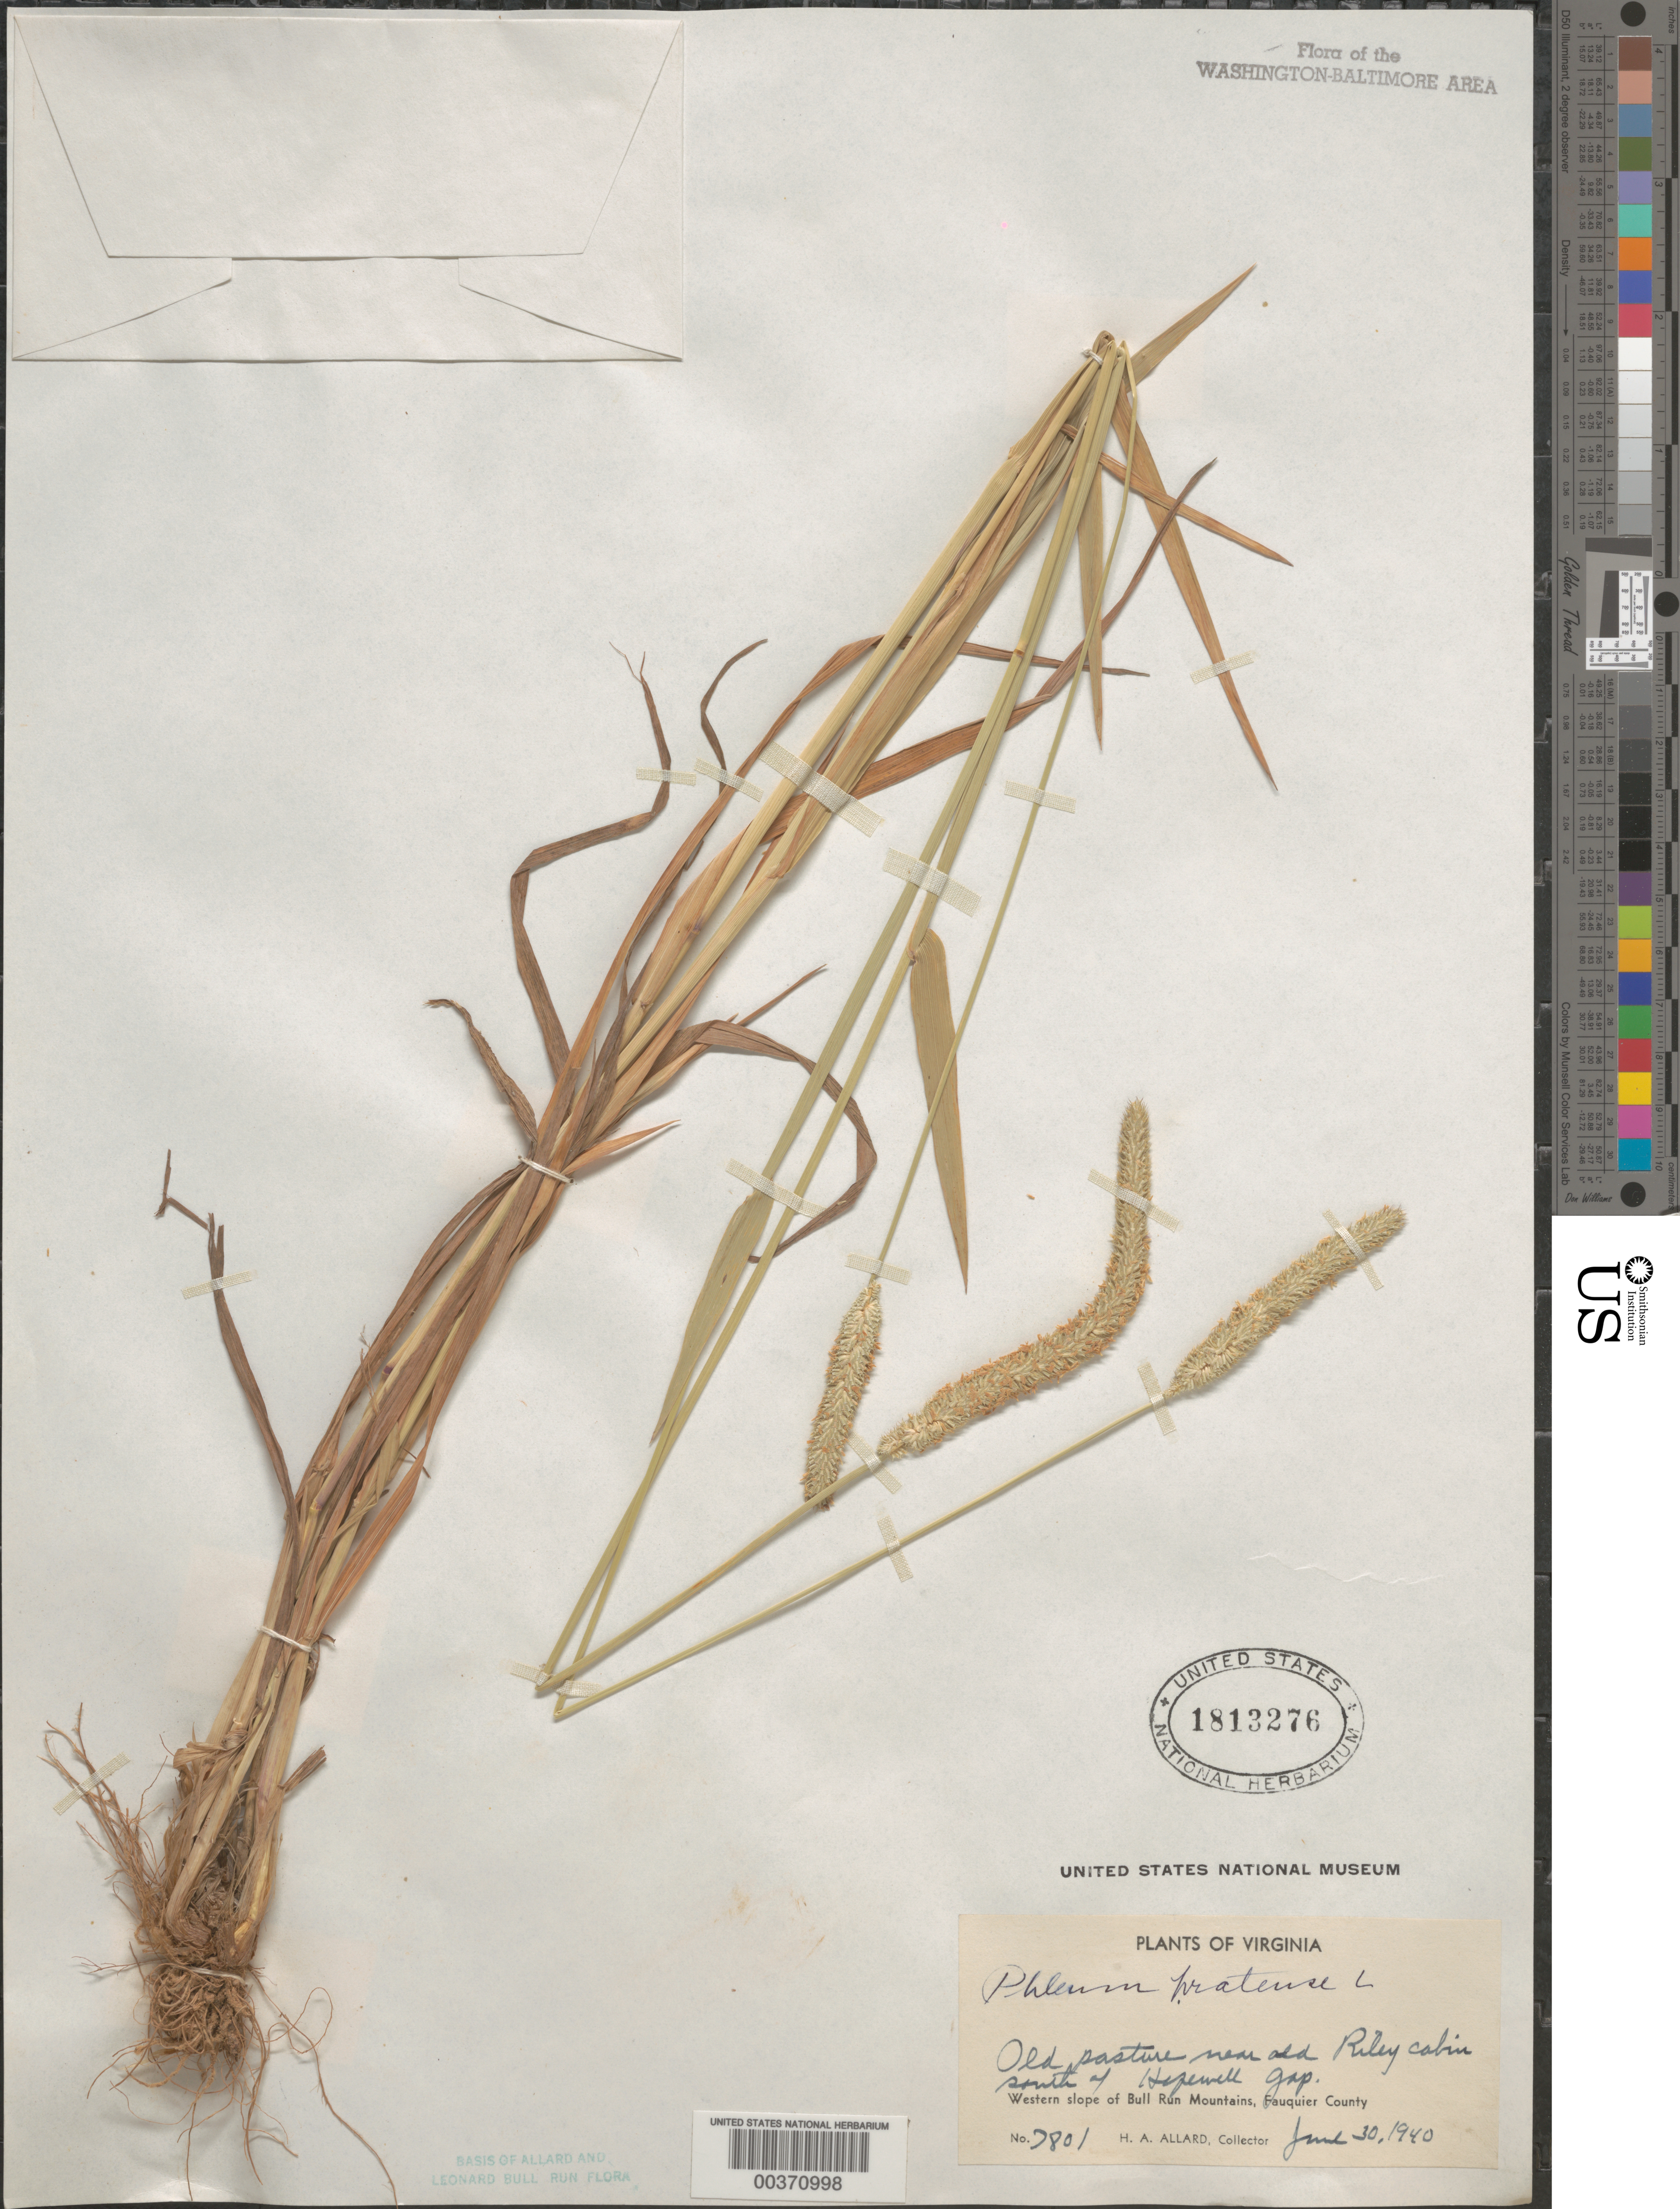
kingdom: Plantae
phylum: Tracheophyta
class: Liliopsida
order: Poales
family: Poaceae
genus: Phleum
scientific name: Phleum pratense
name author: L.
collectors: H. A. Allard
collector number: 7801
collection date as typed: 30 Jun 1940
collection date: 1940-06-30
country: United States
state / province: Virginia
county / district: Fauquier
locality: South of Hopewell Gap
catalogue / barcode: US 1813276